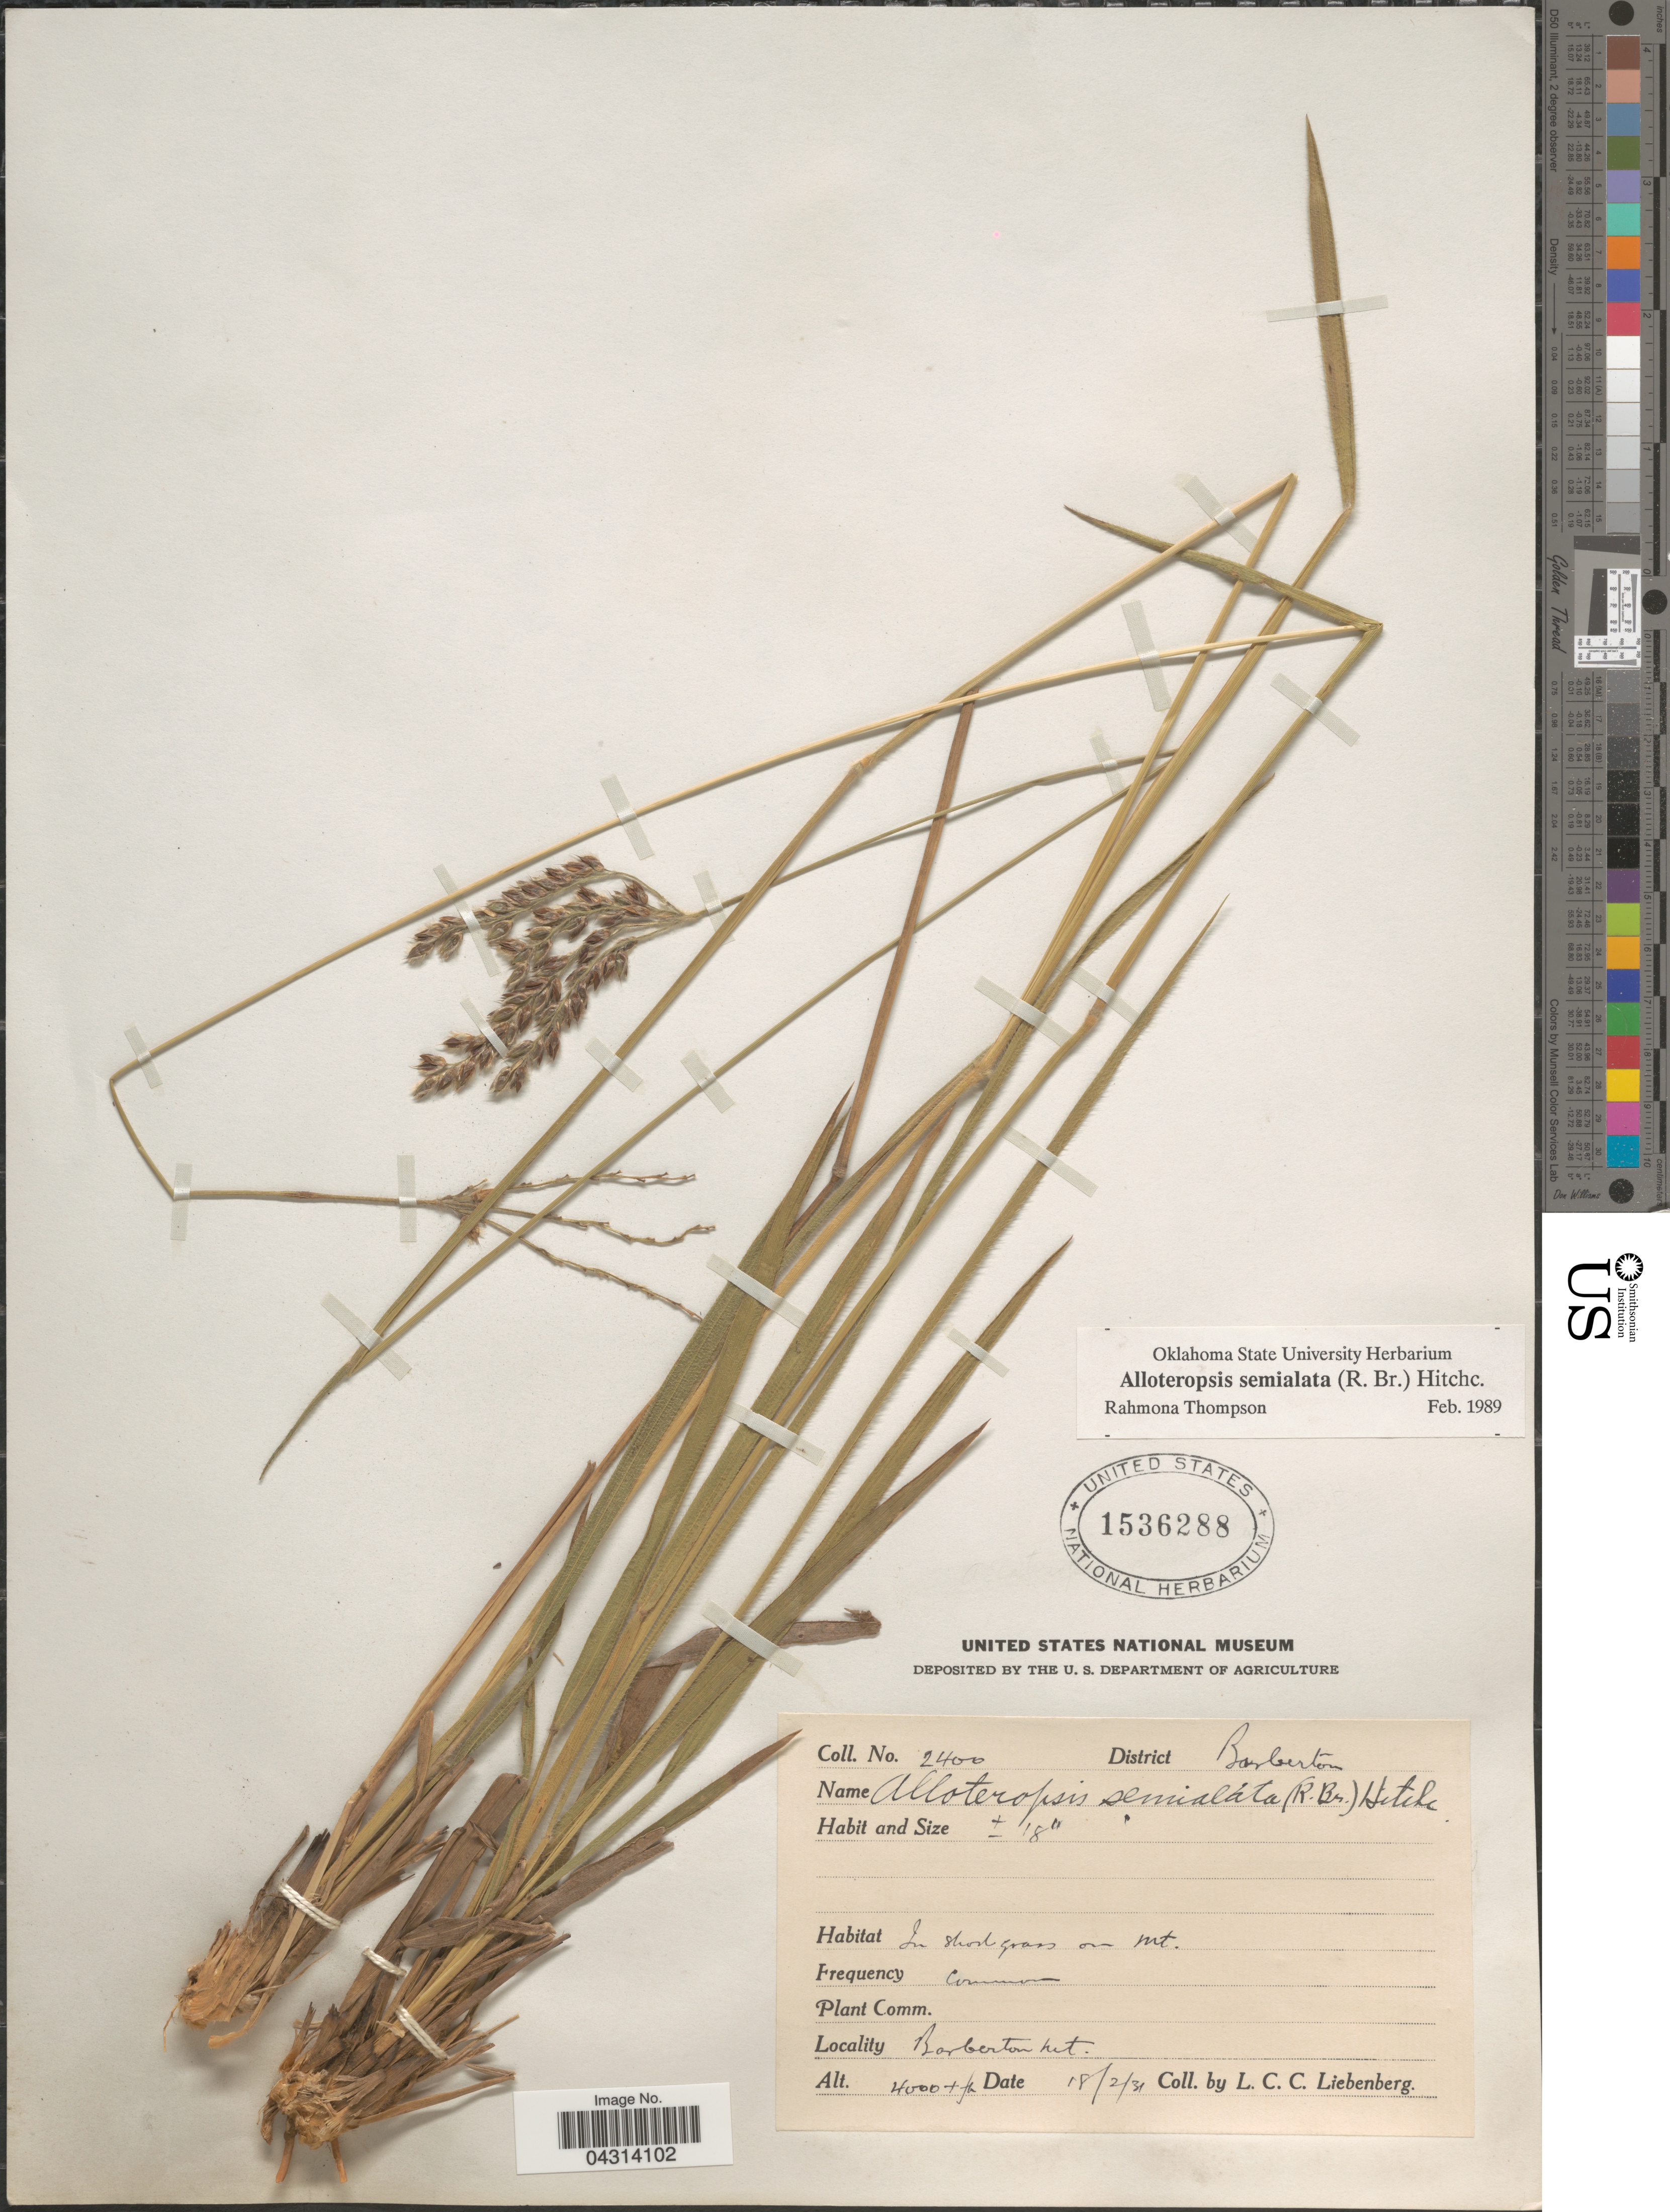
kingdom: Plantae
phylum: Tracheophyta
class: Liliopsida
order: Poales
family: Poaceae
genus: Alloteropsis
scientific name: Alloteropsis semialata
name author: (R. Br.) Hitchc.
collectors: L. Liebenberg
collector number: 2400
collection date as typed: Transcribed d/m/y: 18/2/31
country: South Africa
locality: District Barberton. In short grass on Mt. Barberton Mt.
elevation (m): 1219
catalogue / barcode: US 1536288